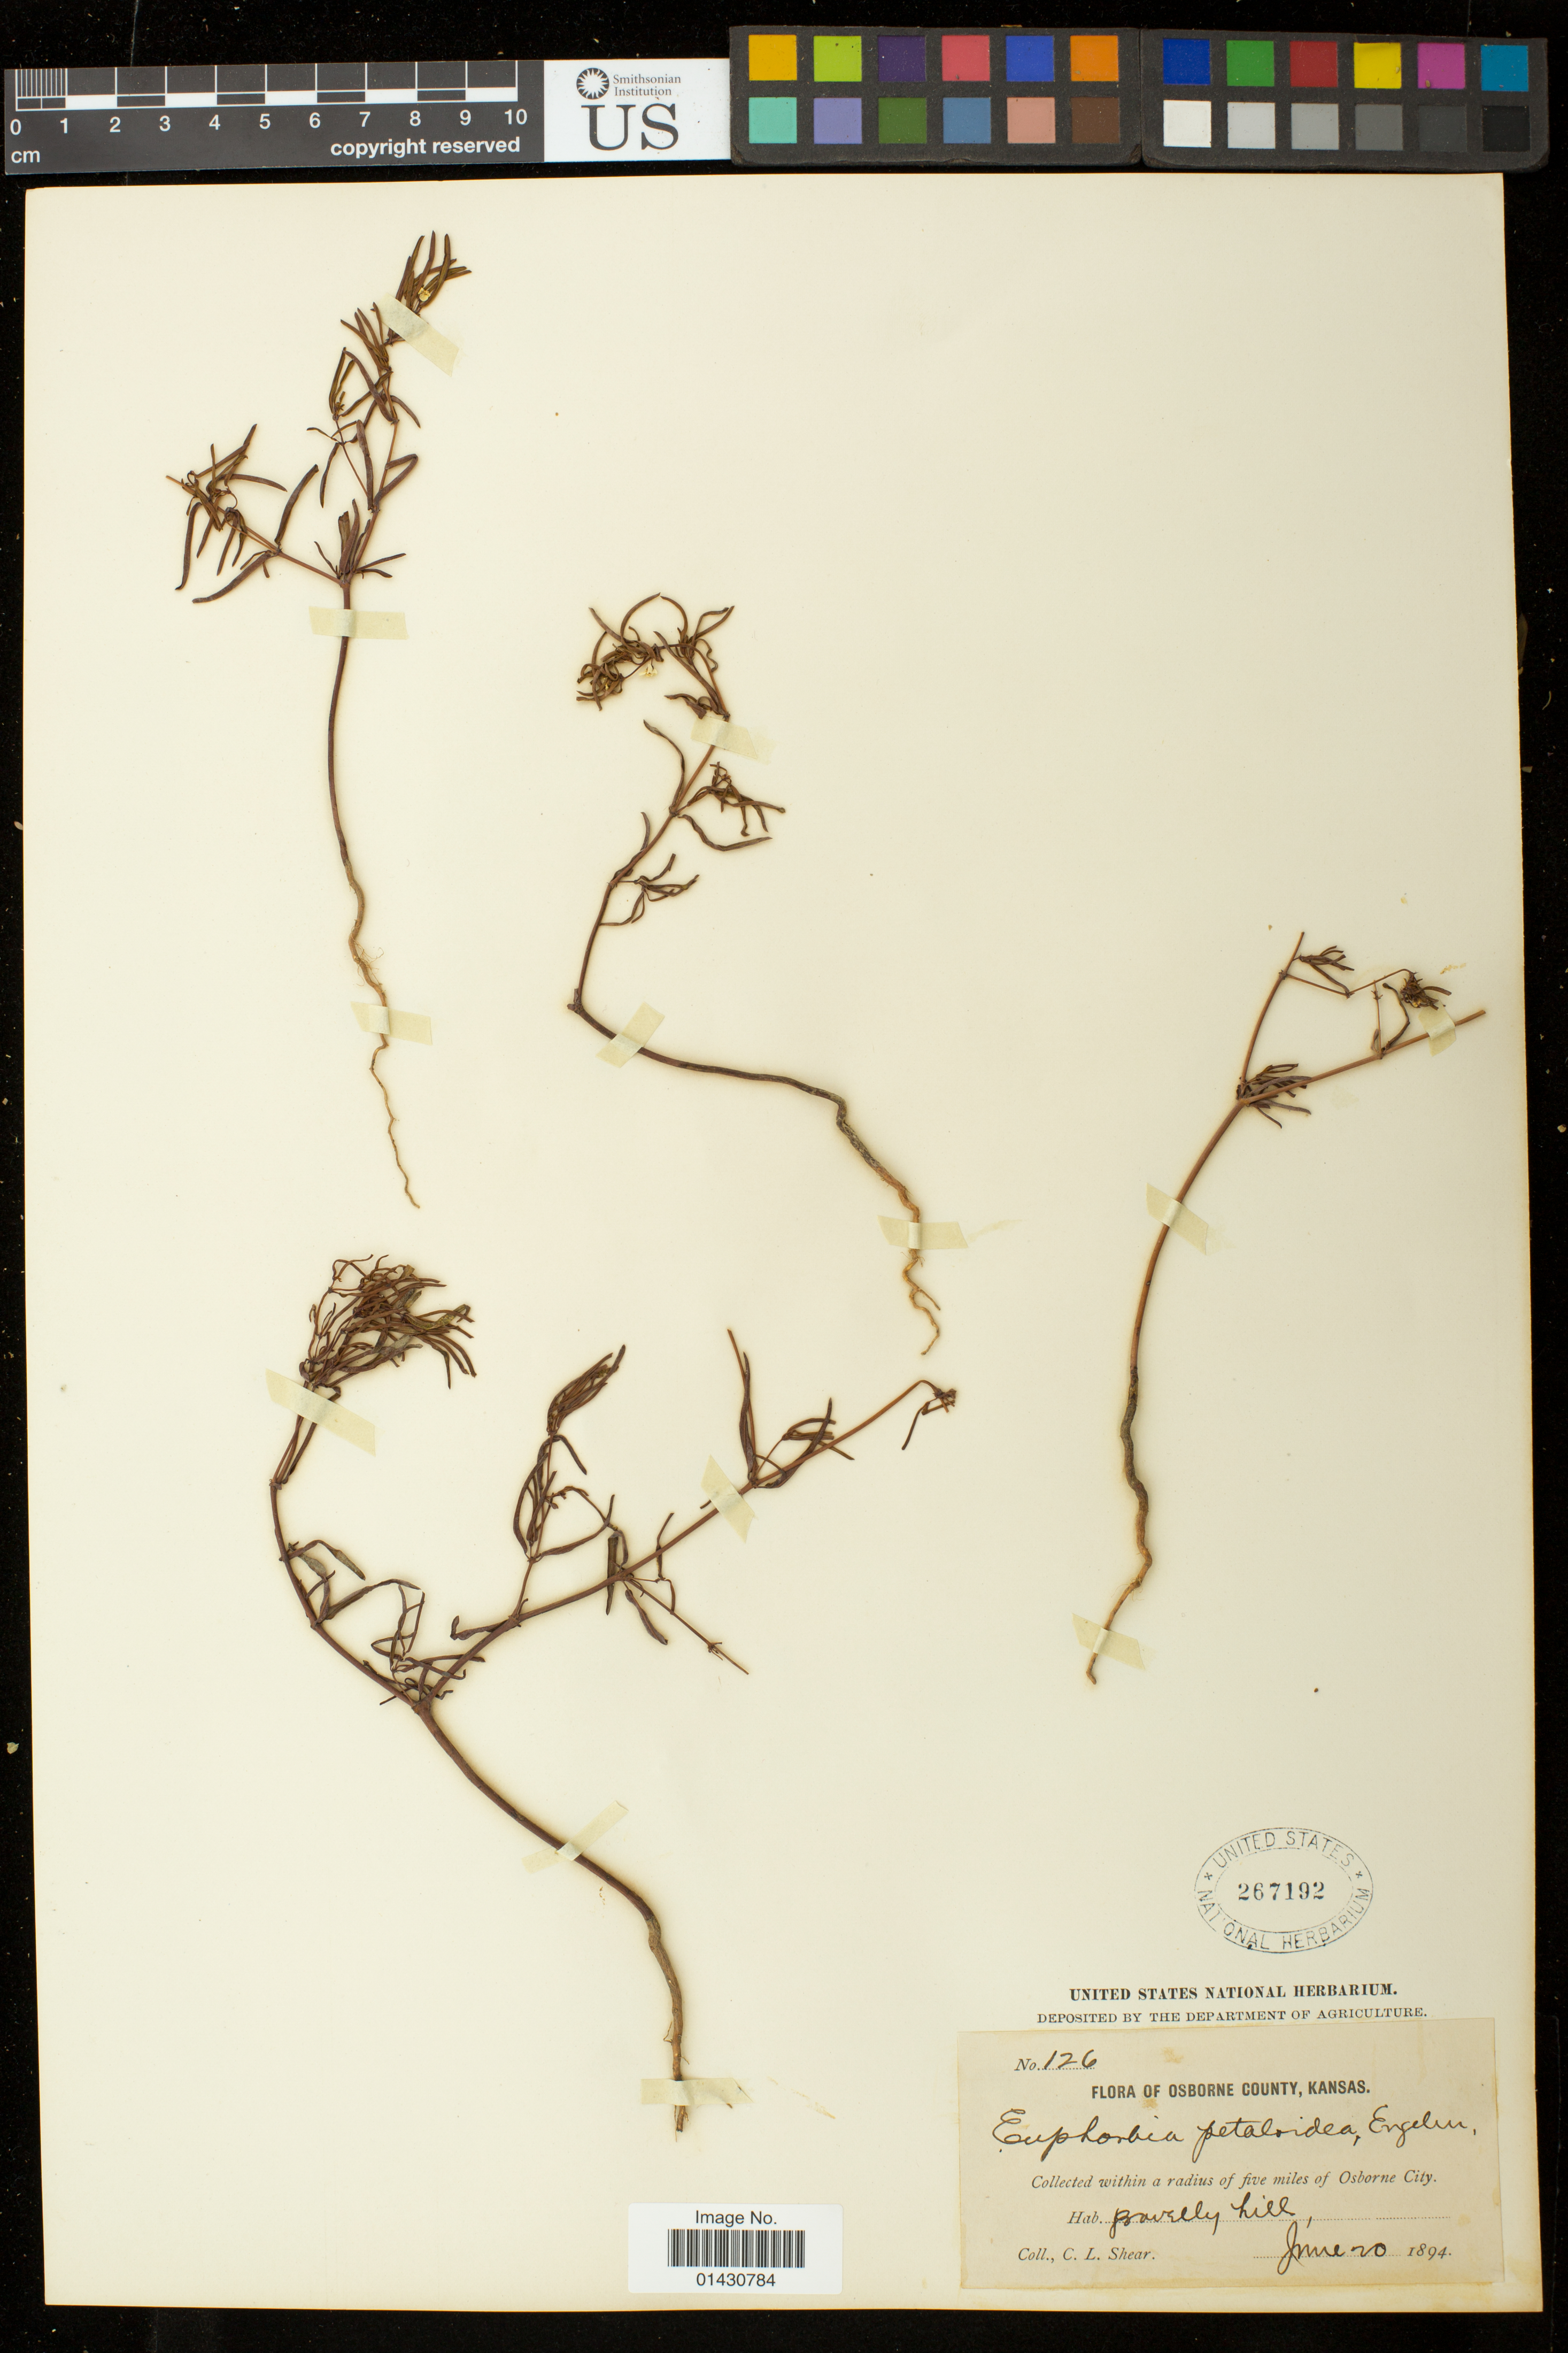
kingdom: Plantae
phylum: Tracheophyta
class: Magnoliopsida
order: Malpighiales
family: Euphorbiaceae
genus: Euphorbia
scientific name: Euphorbia missurica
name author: Raf.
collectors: C. L. Shear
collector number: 126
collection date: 1894-06-20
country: United States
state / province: Kansas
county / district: Osborne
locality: Within a radius of five miles of Osborne City.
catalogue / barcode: US 267192